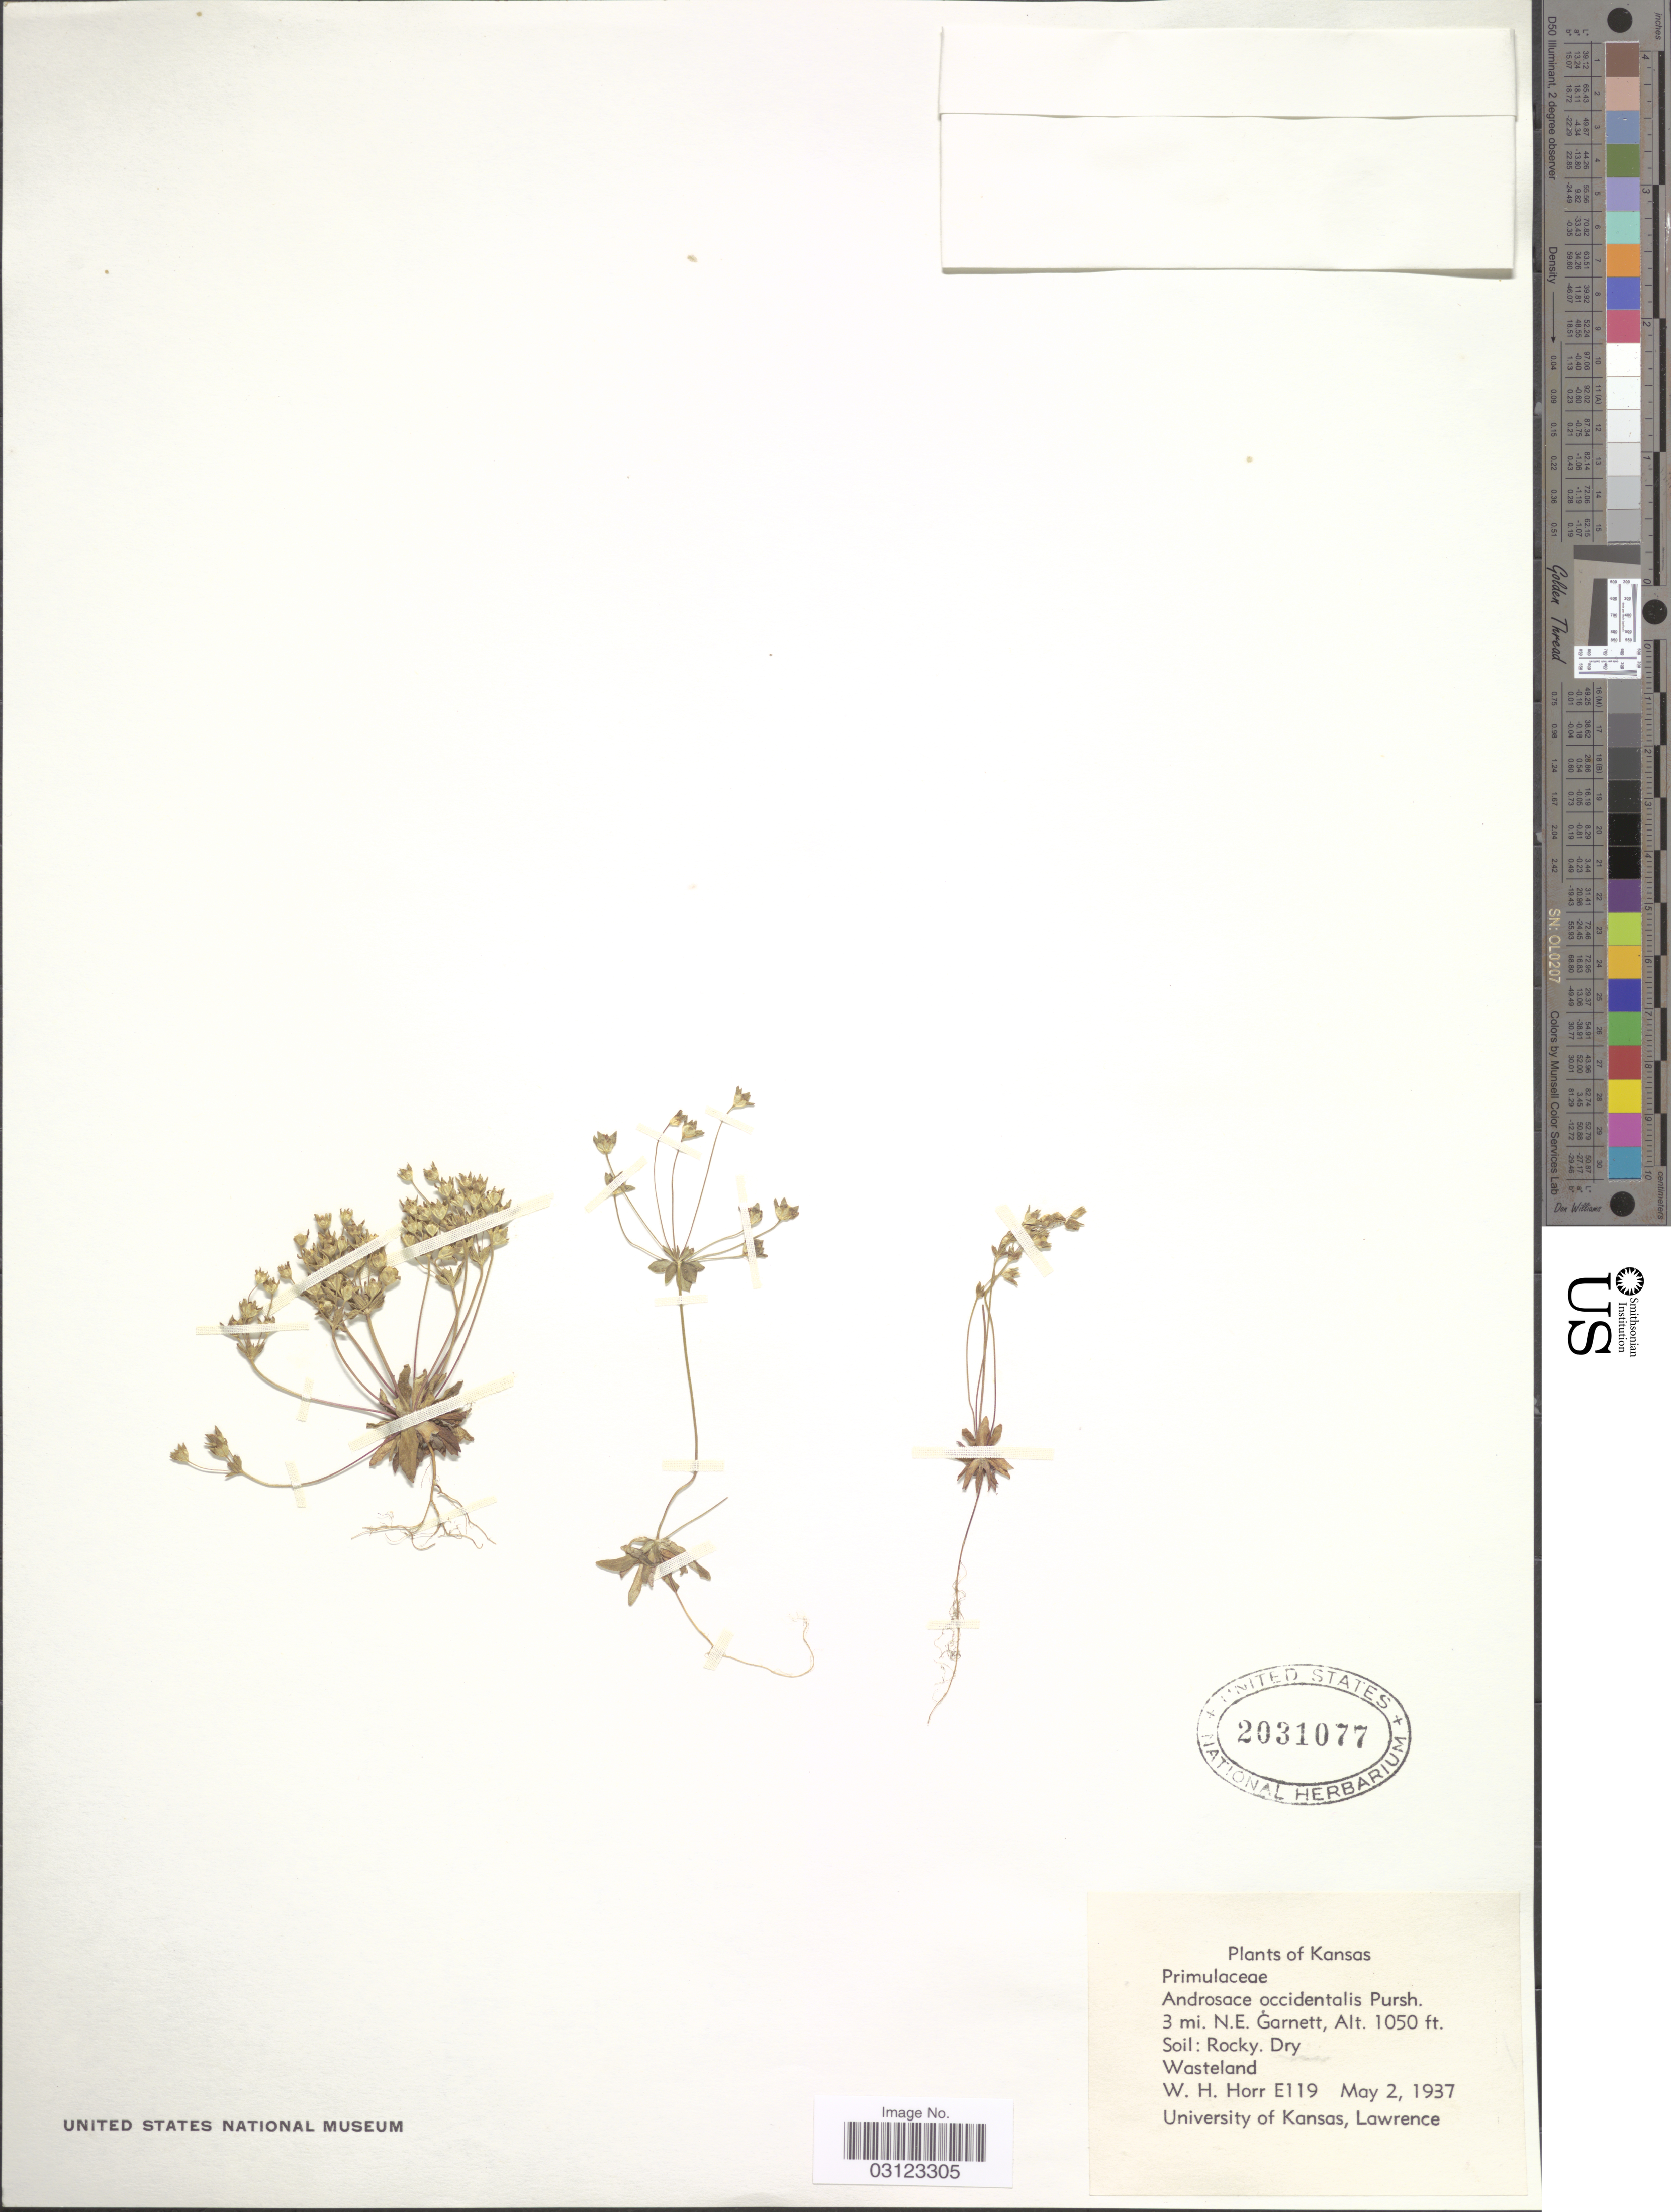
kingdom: Plantae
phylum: Tracheophyta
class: Magnoliopsida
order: Ericales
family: Primulaceae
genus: Androsace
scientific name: Androsace occidentalis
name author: (Pursh) Pursh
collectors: W. H. Horr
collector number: E119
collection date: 1937-05-02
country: United States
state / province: Kansas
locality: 3 mi. N.E. Garnett.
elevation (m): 320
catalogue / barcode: US 2031077